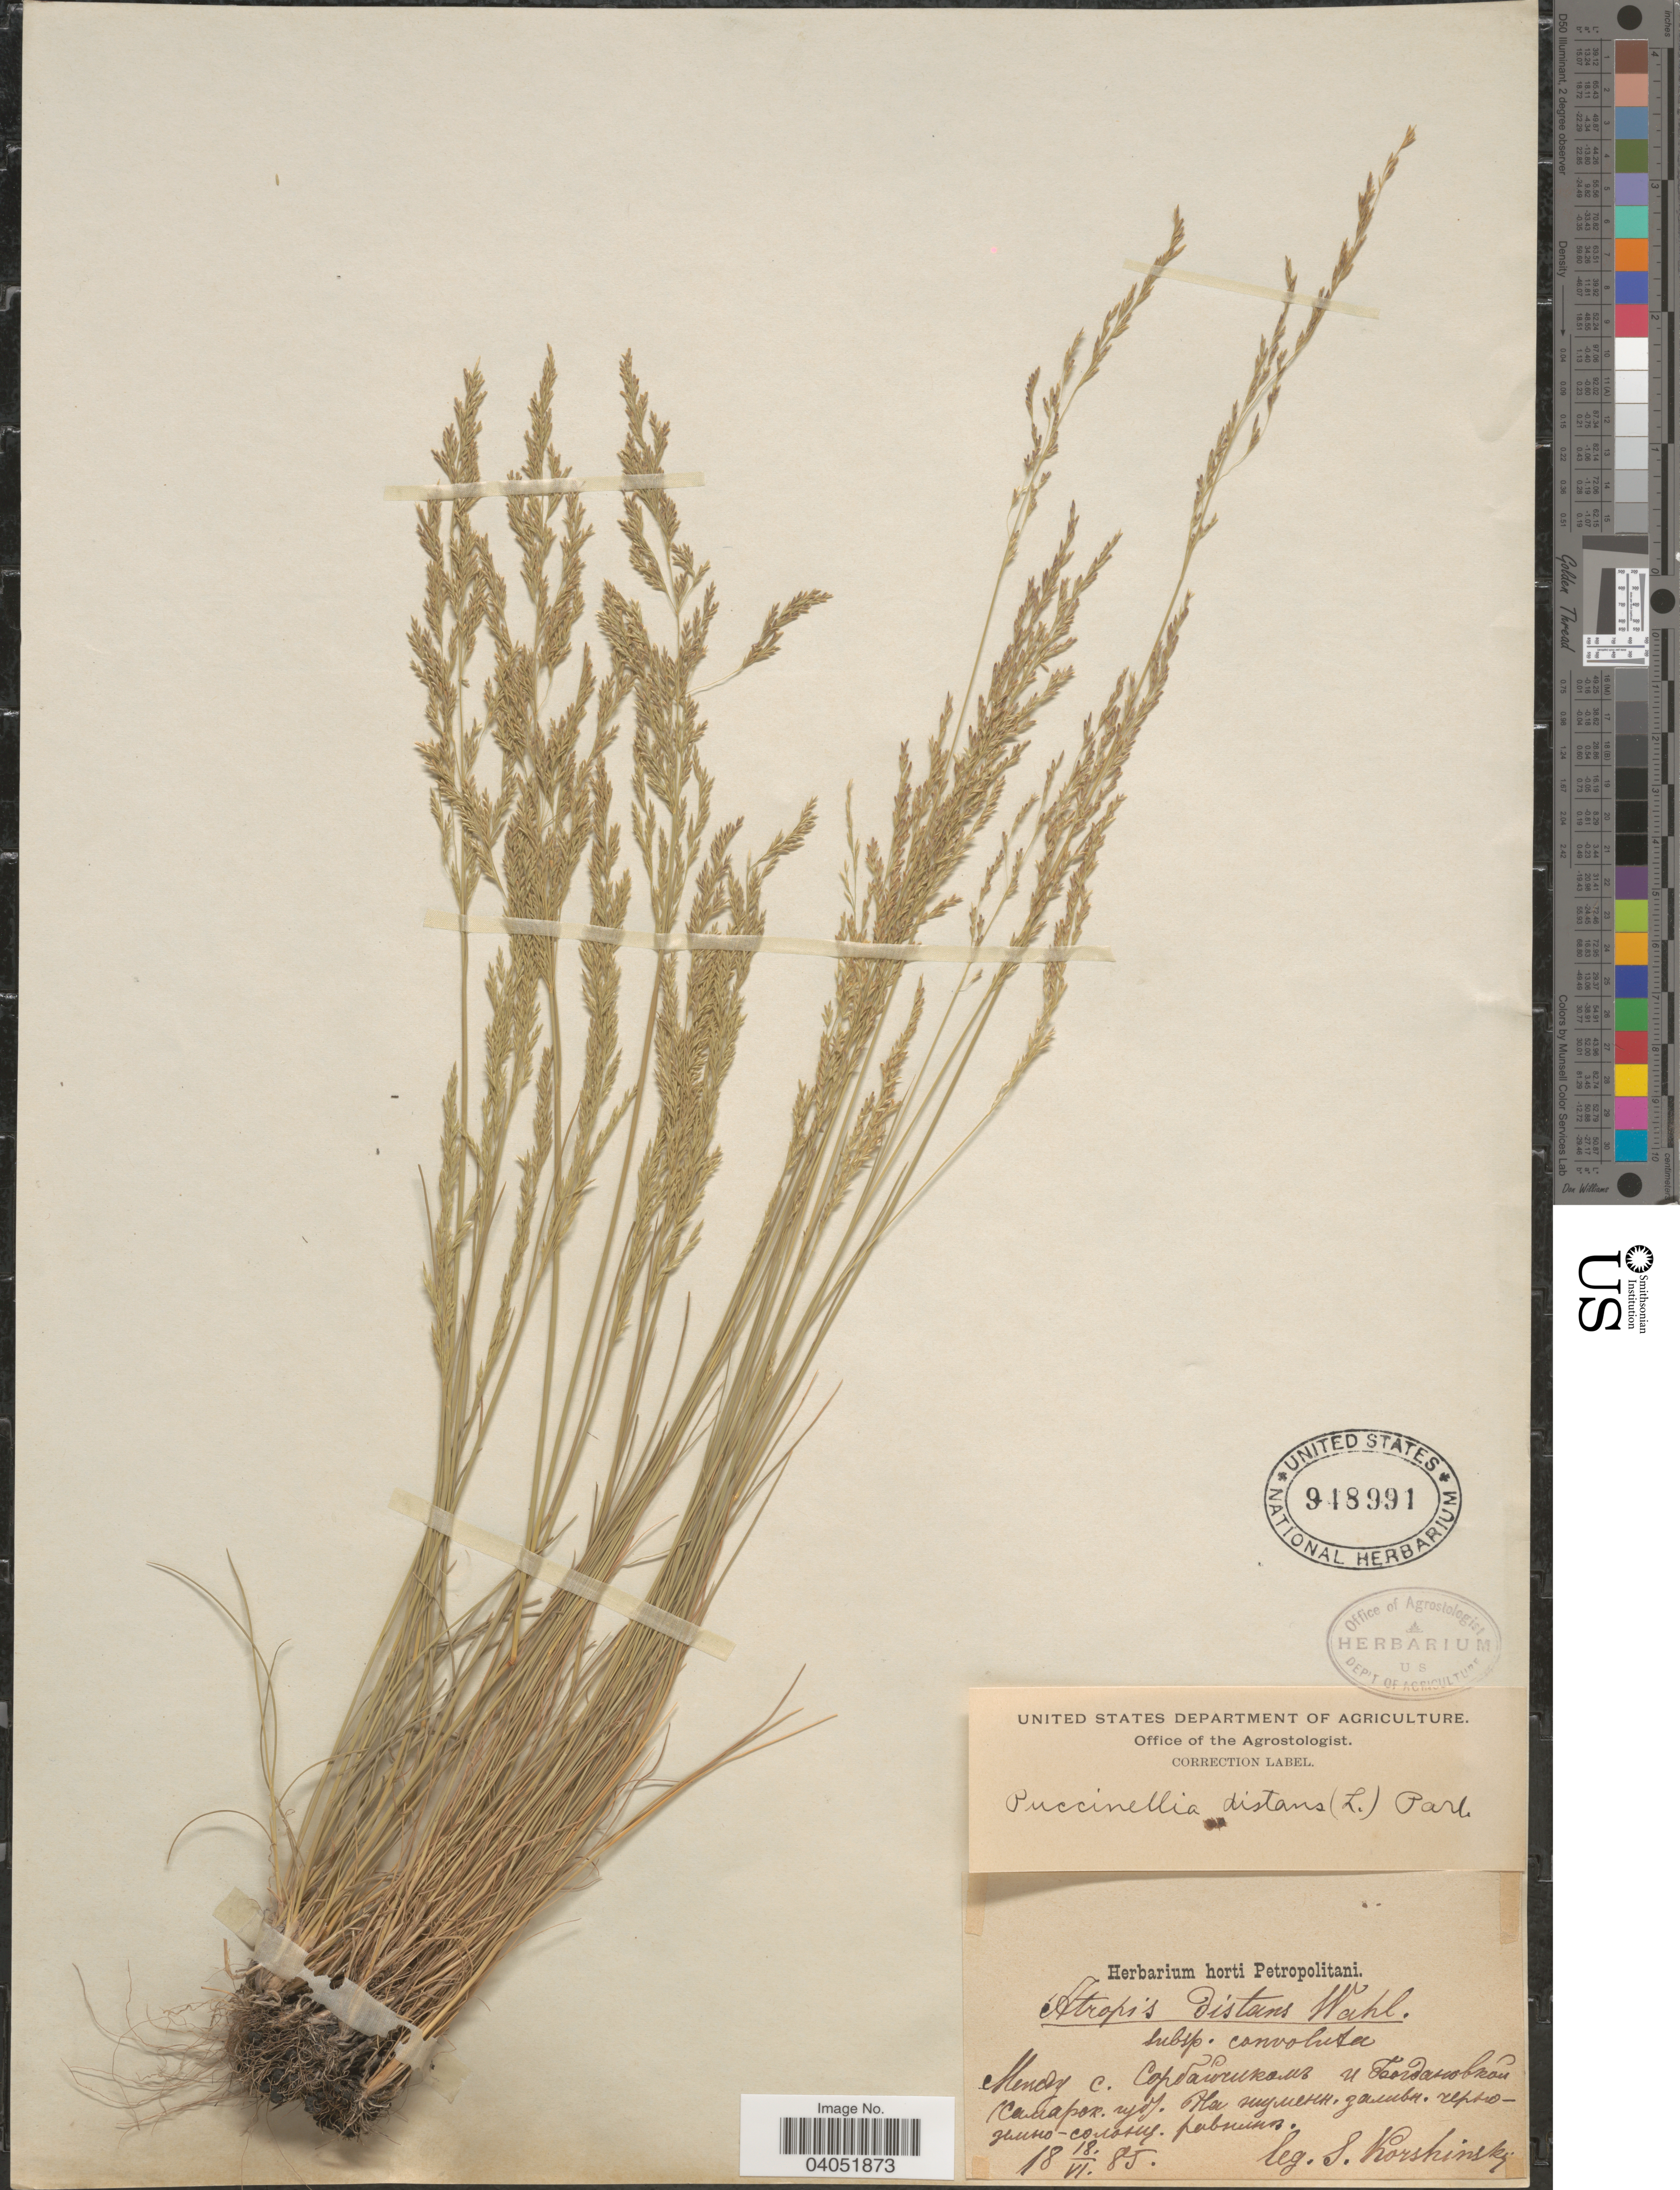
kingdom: Plantae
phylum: Tracheophyta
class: Liliopsida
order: Poales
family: Poaceae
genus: Puccinellia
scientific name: Puccinellia distans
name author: (Jacq.) Parl.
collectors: S. I. Korshinsky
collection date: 1885-06-18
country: Russian Federation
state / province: Samara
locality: Between villages Sorbaichik and Bogdanovka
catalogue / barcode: US 948991